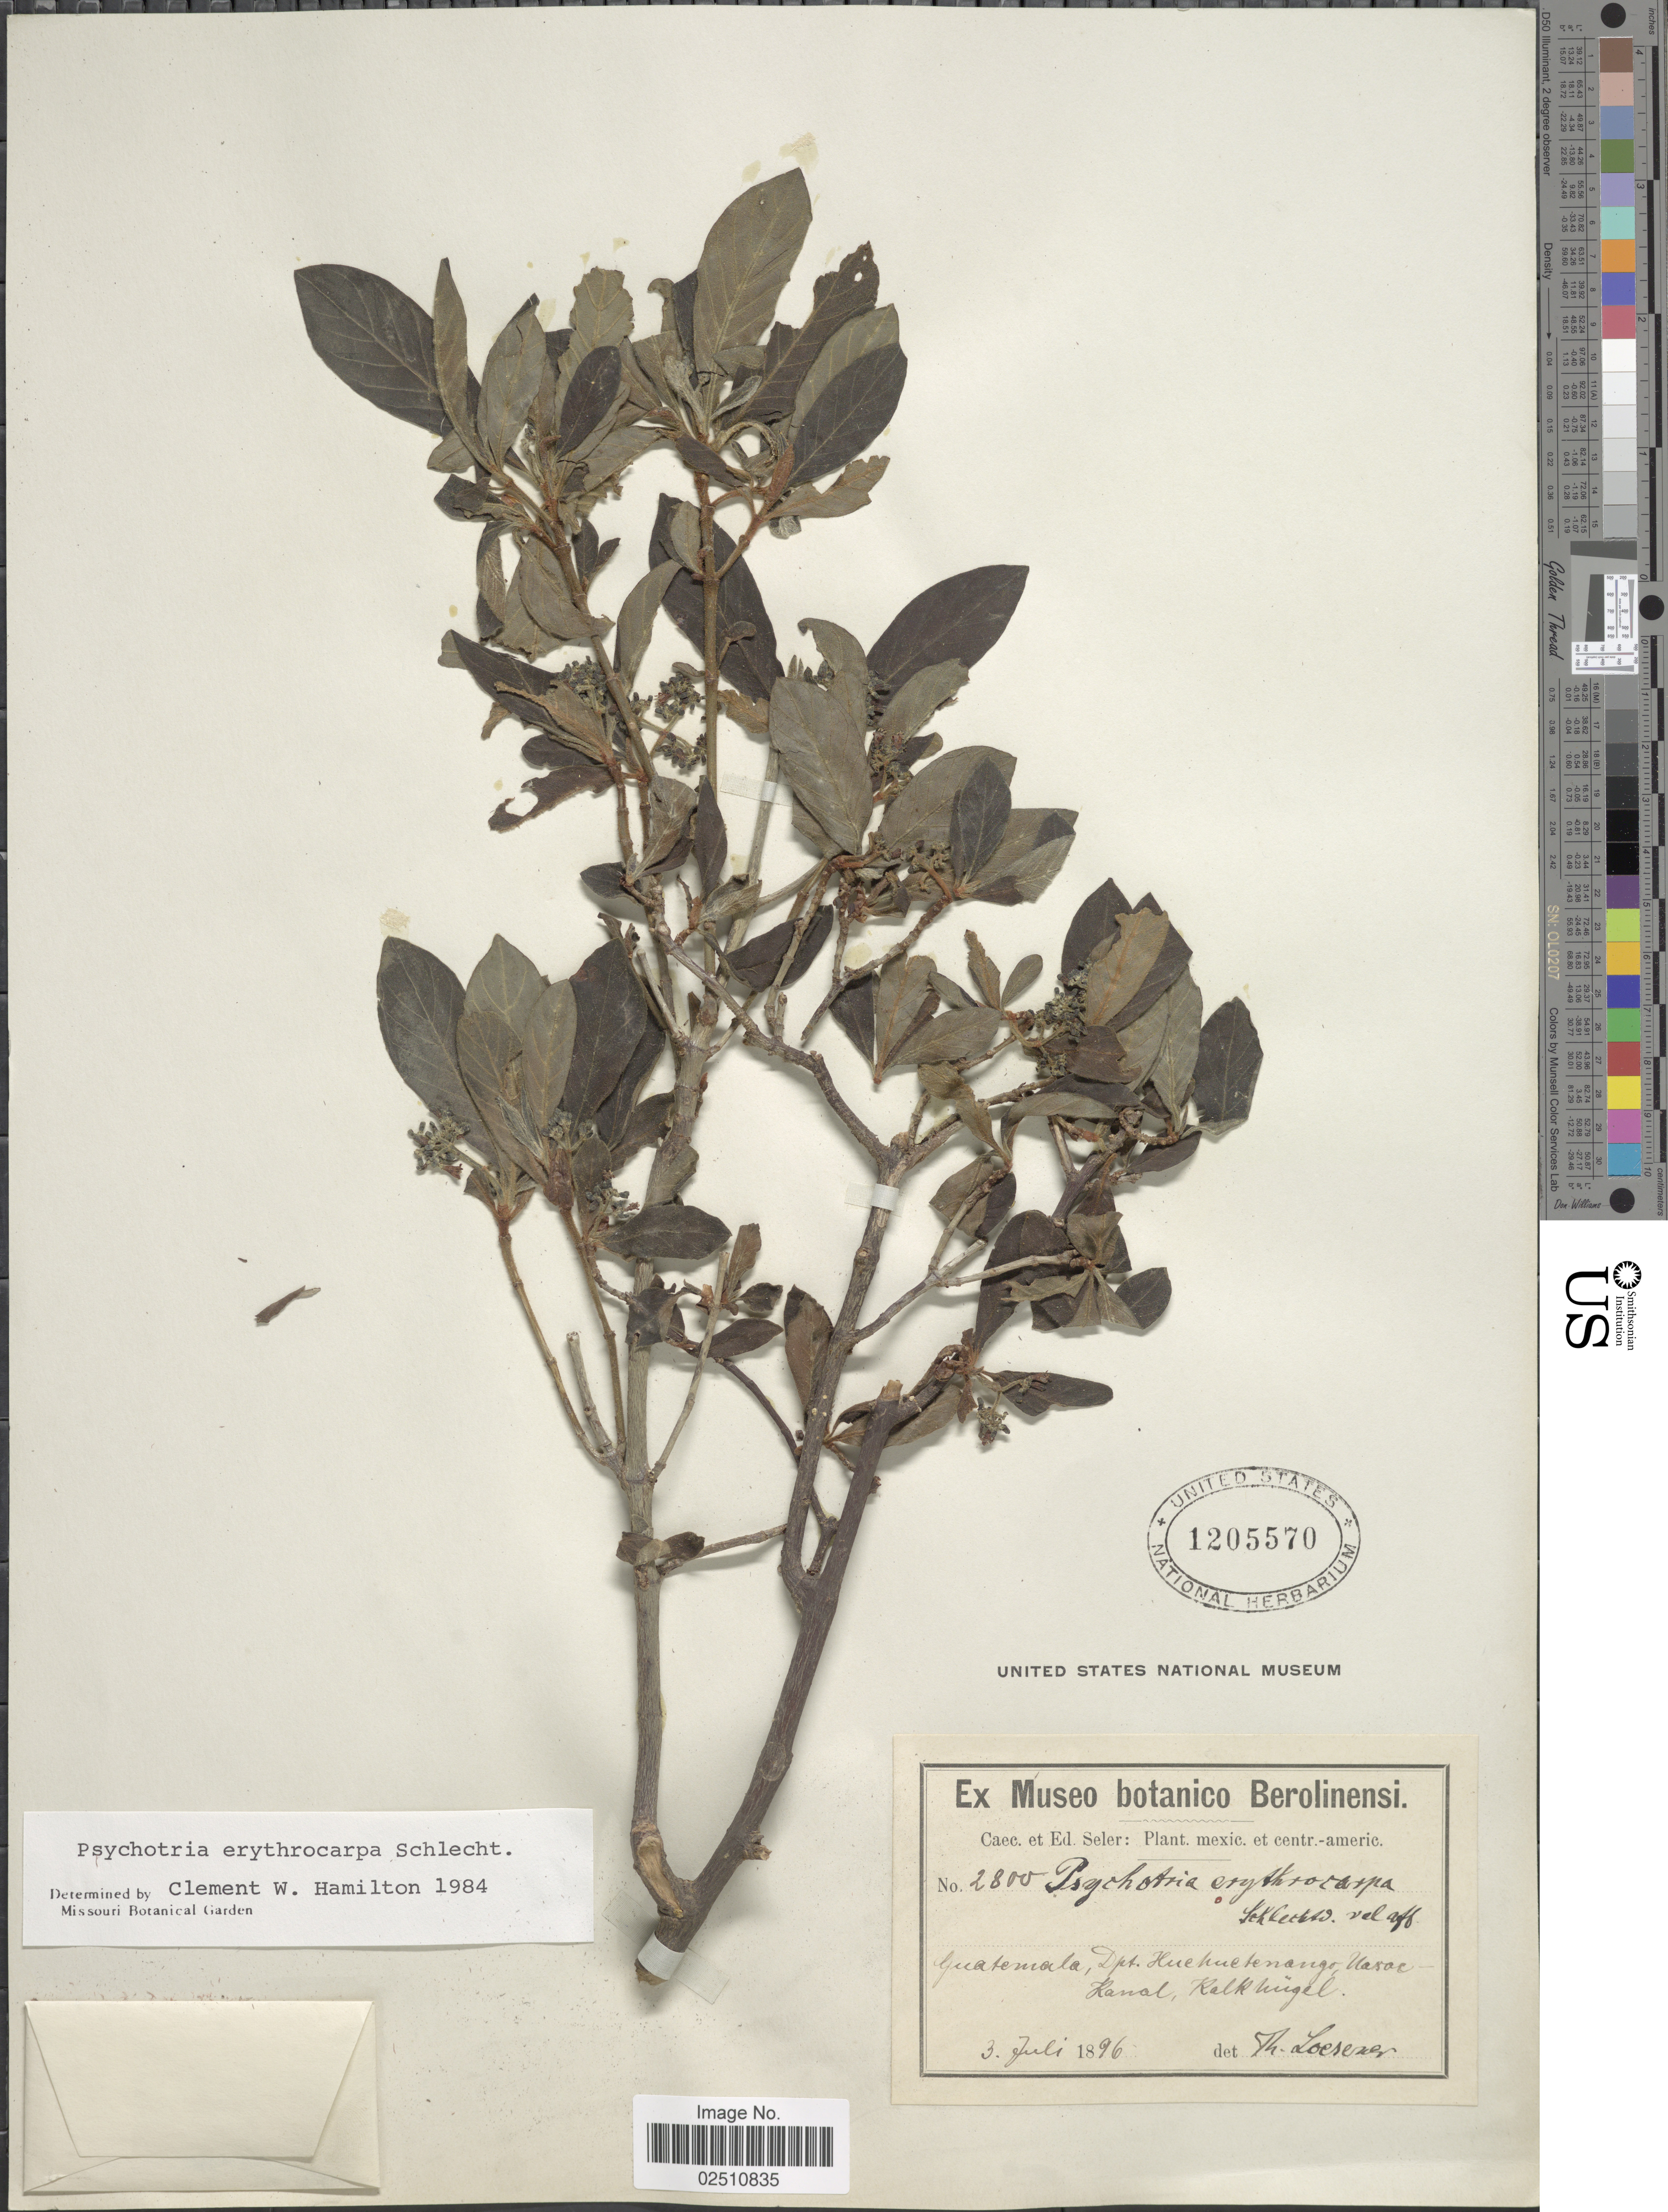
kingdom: Plantae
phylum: Tracheophyta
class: Magnoliopsida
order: Gentianales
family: Rubiaceae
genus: Psychotria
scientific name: Psychotria erythrocarpa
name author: Schltdl.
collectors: ex Caec. et Ed Seler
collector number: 2800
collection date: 1896-07-03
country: Guatemala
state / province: Huehuetenango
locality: Naxac-Kanal, Kalkhügel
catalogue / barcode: US 1205570